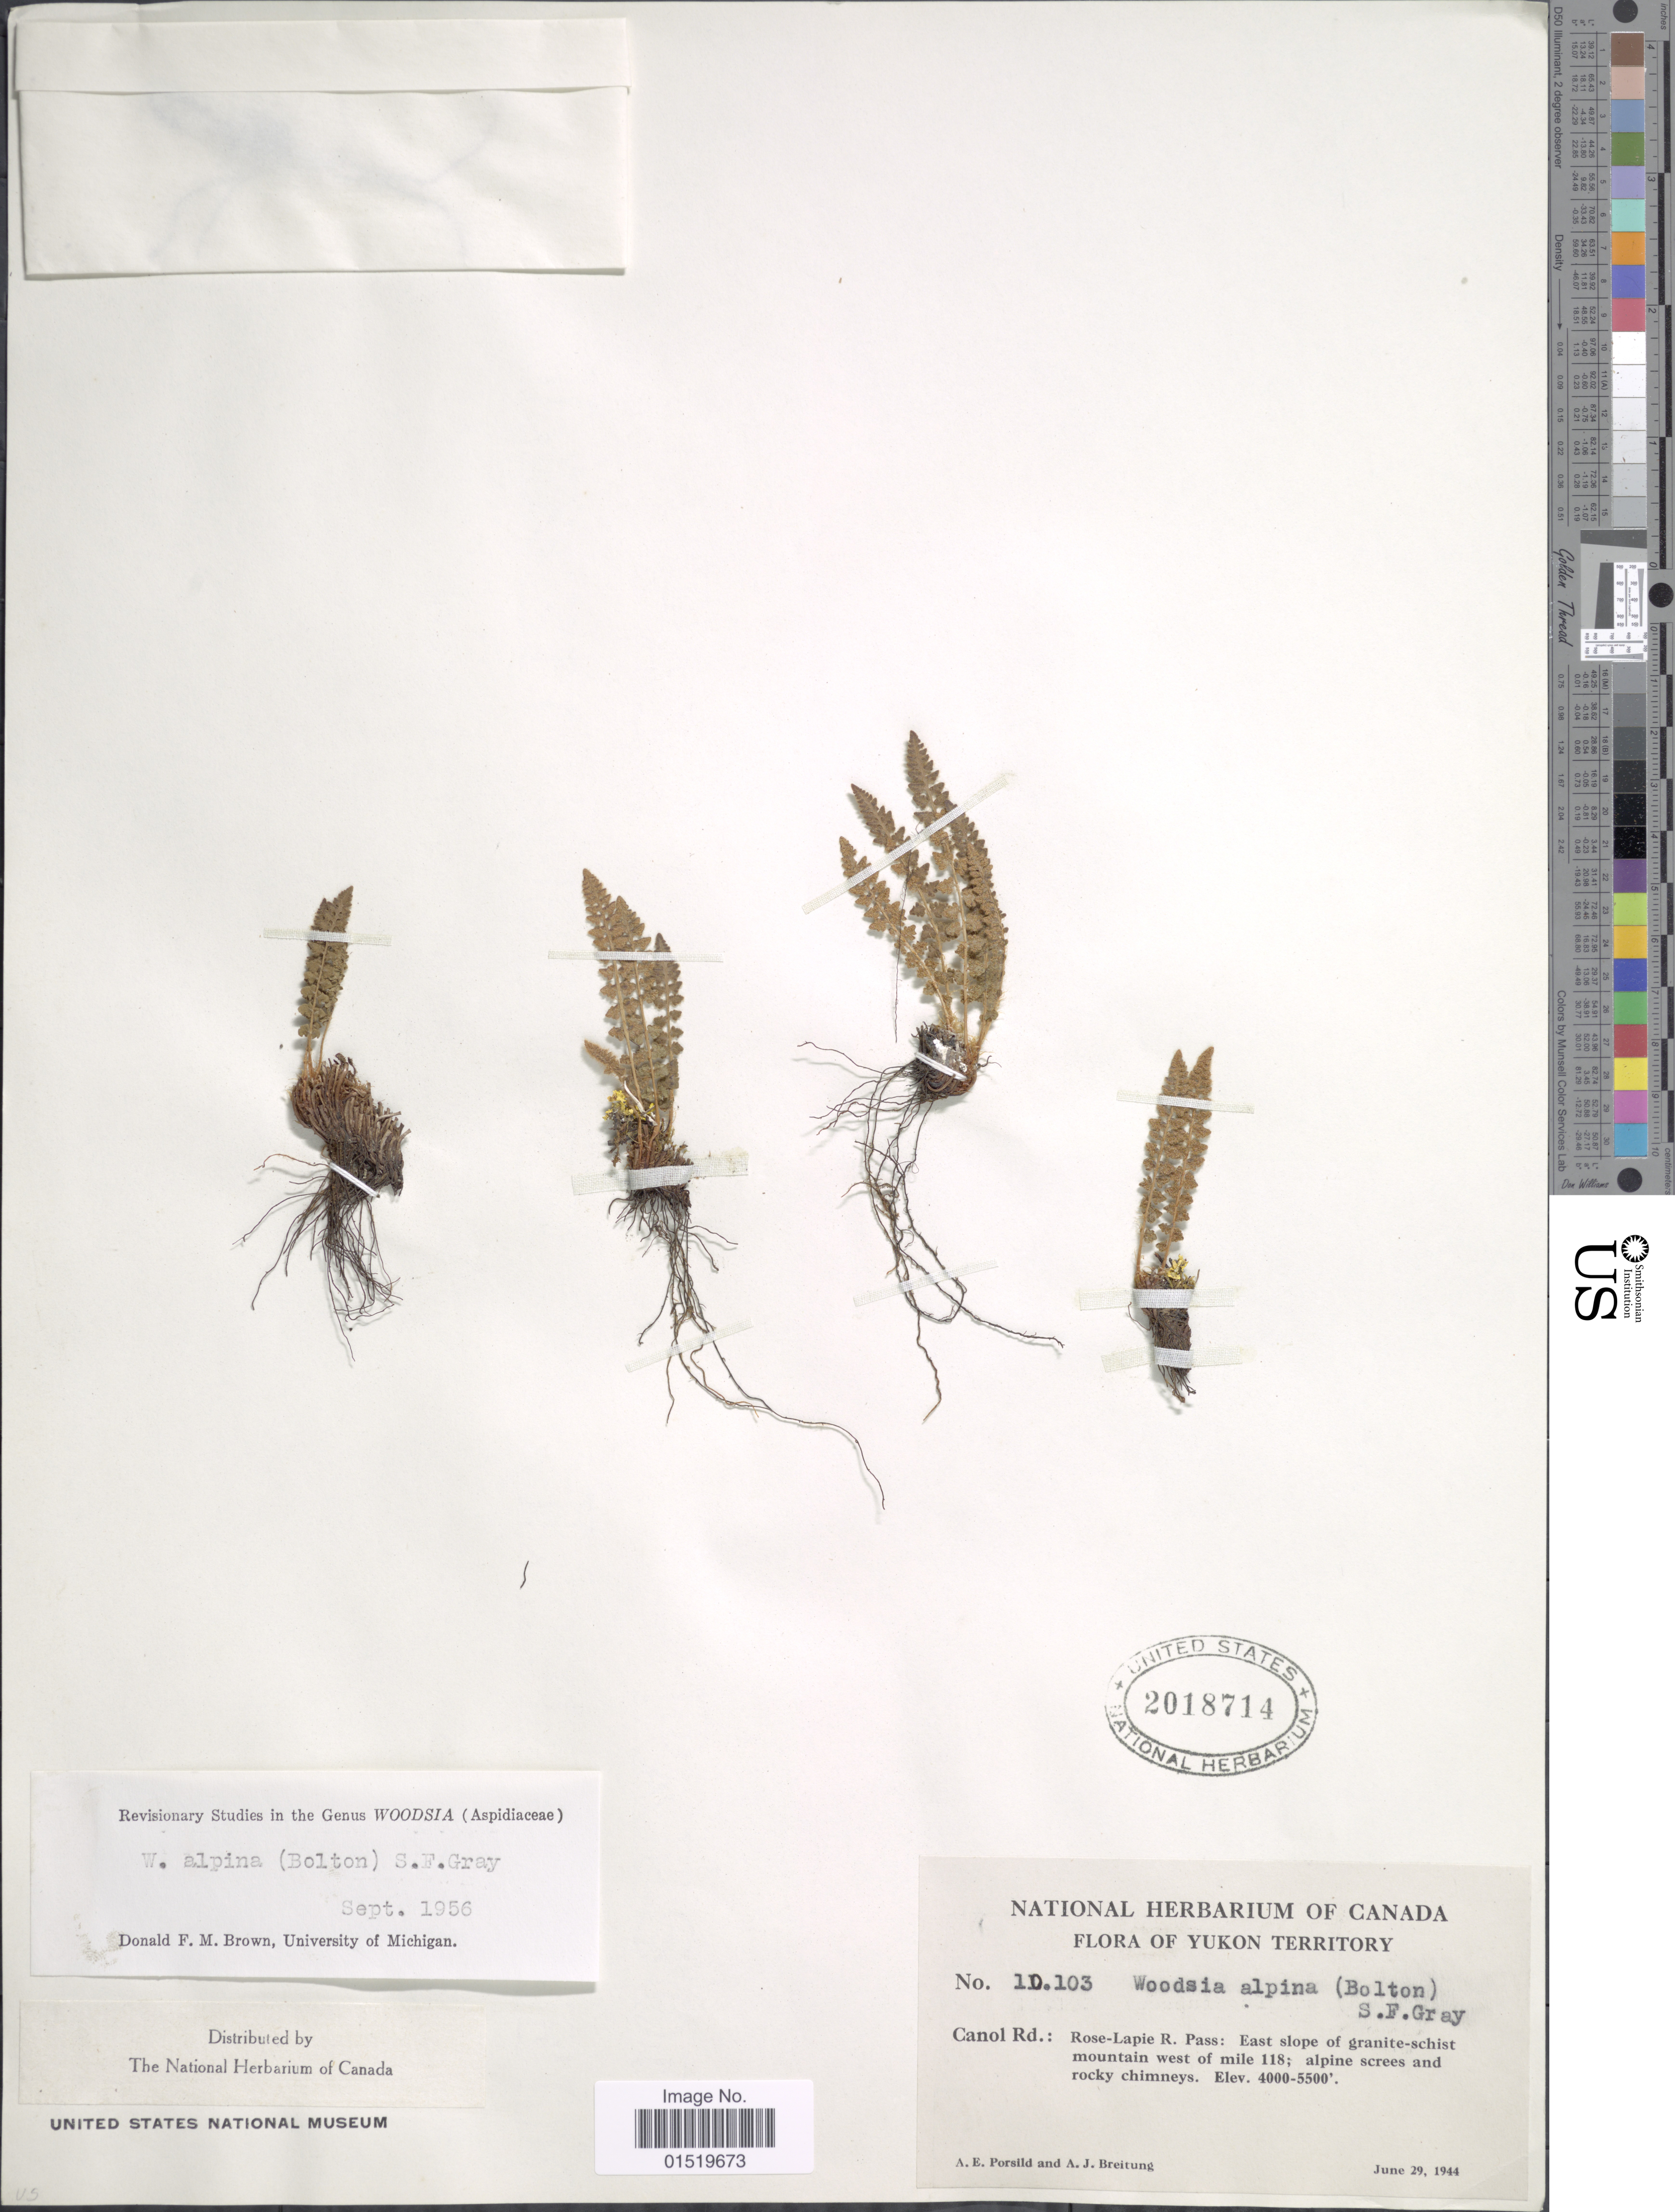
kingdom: Plantae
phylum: Tracheophyta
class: Polypodiopsida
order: Polypodiales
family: Woodsiaceae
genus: Woodsia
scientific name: Woodsia alpina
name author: (Bolton) S.F. Gray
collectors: A. E. Porsild & A. Breitung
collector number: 10103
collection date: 1944-06-29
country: Canada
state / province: Yukon Territory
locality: Canol Rd.: Rose-Lapie R. Pass: east slope of granite-schist mountain west of mile 118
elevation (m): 1219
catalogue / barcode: US 2018714